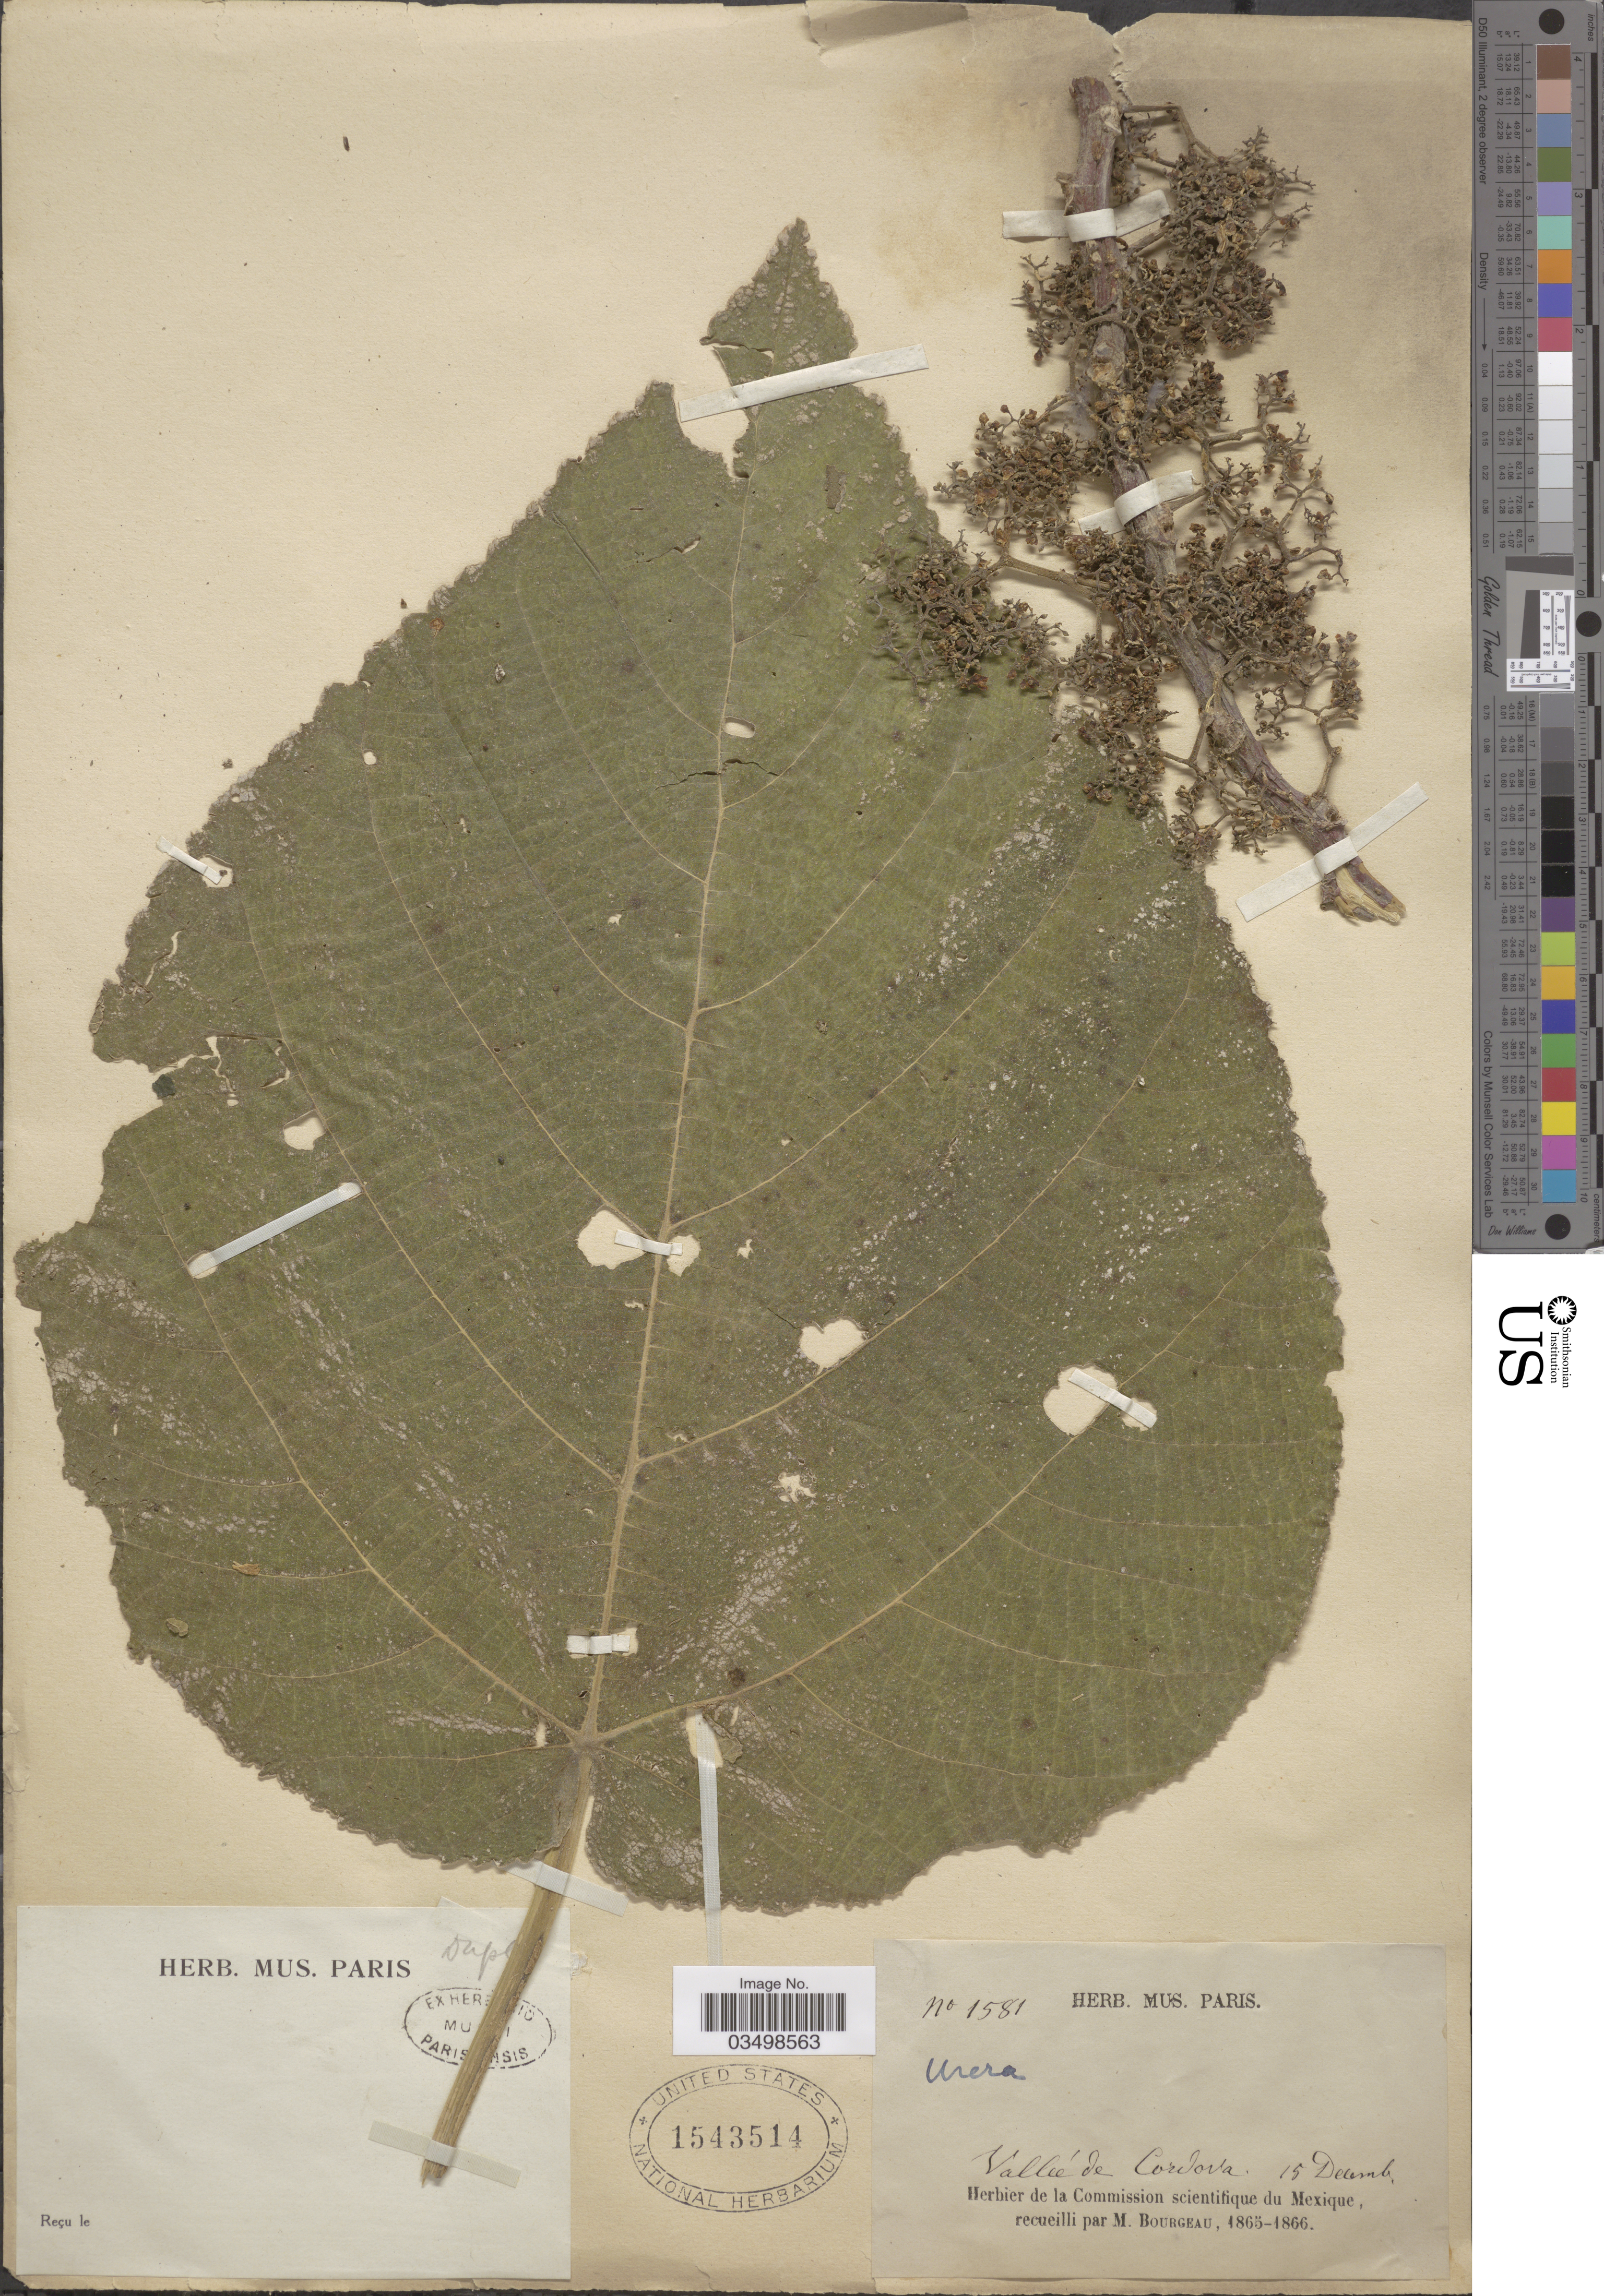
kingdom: Plantae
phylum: Tracheophyta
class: Magnoliopsida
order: Rosales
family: Urticaceae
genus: Urera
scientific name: Urera caracasana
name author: (Jacq.) Gaudich. ex Griseb.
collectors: M. Bourgeau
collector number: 1581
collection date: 1865-12-15/1866-12-15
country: Mexico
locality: Valleé de Cordova.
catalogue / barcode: US 1543514